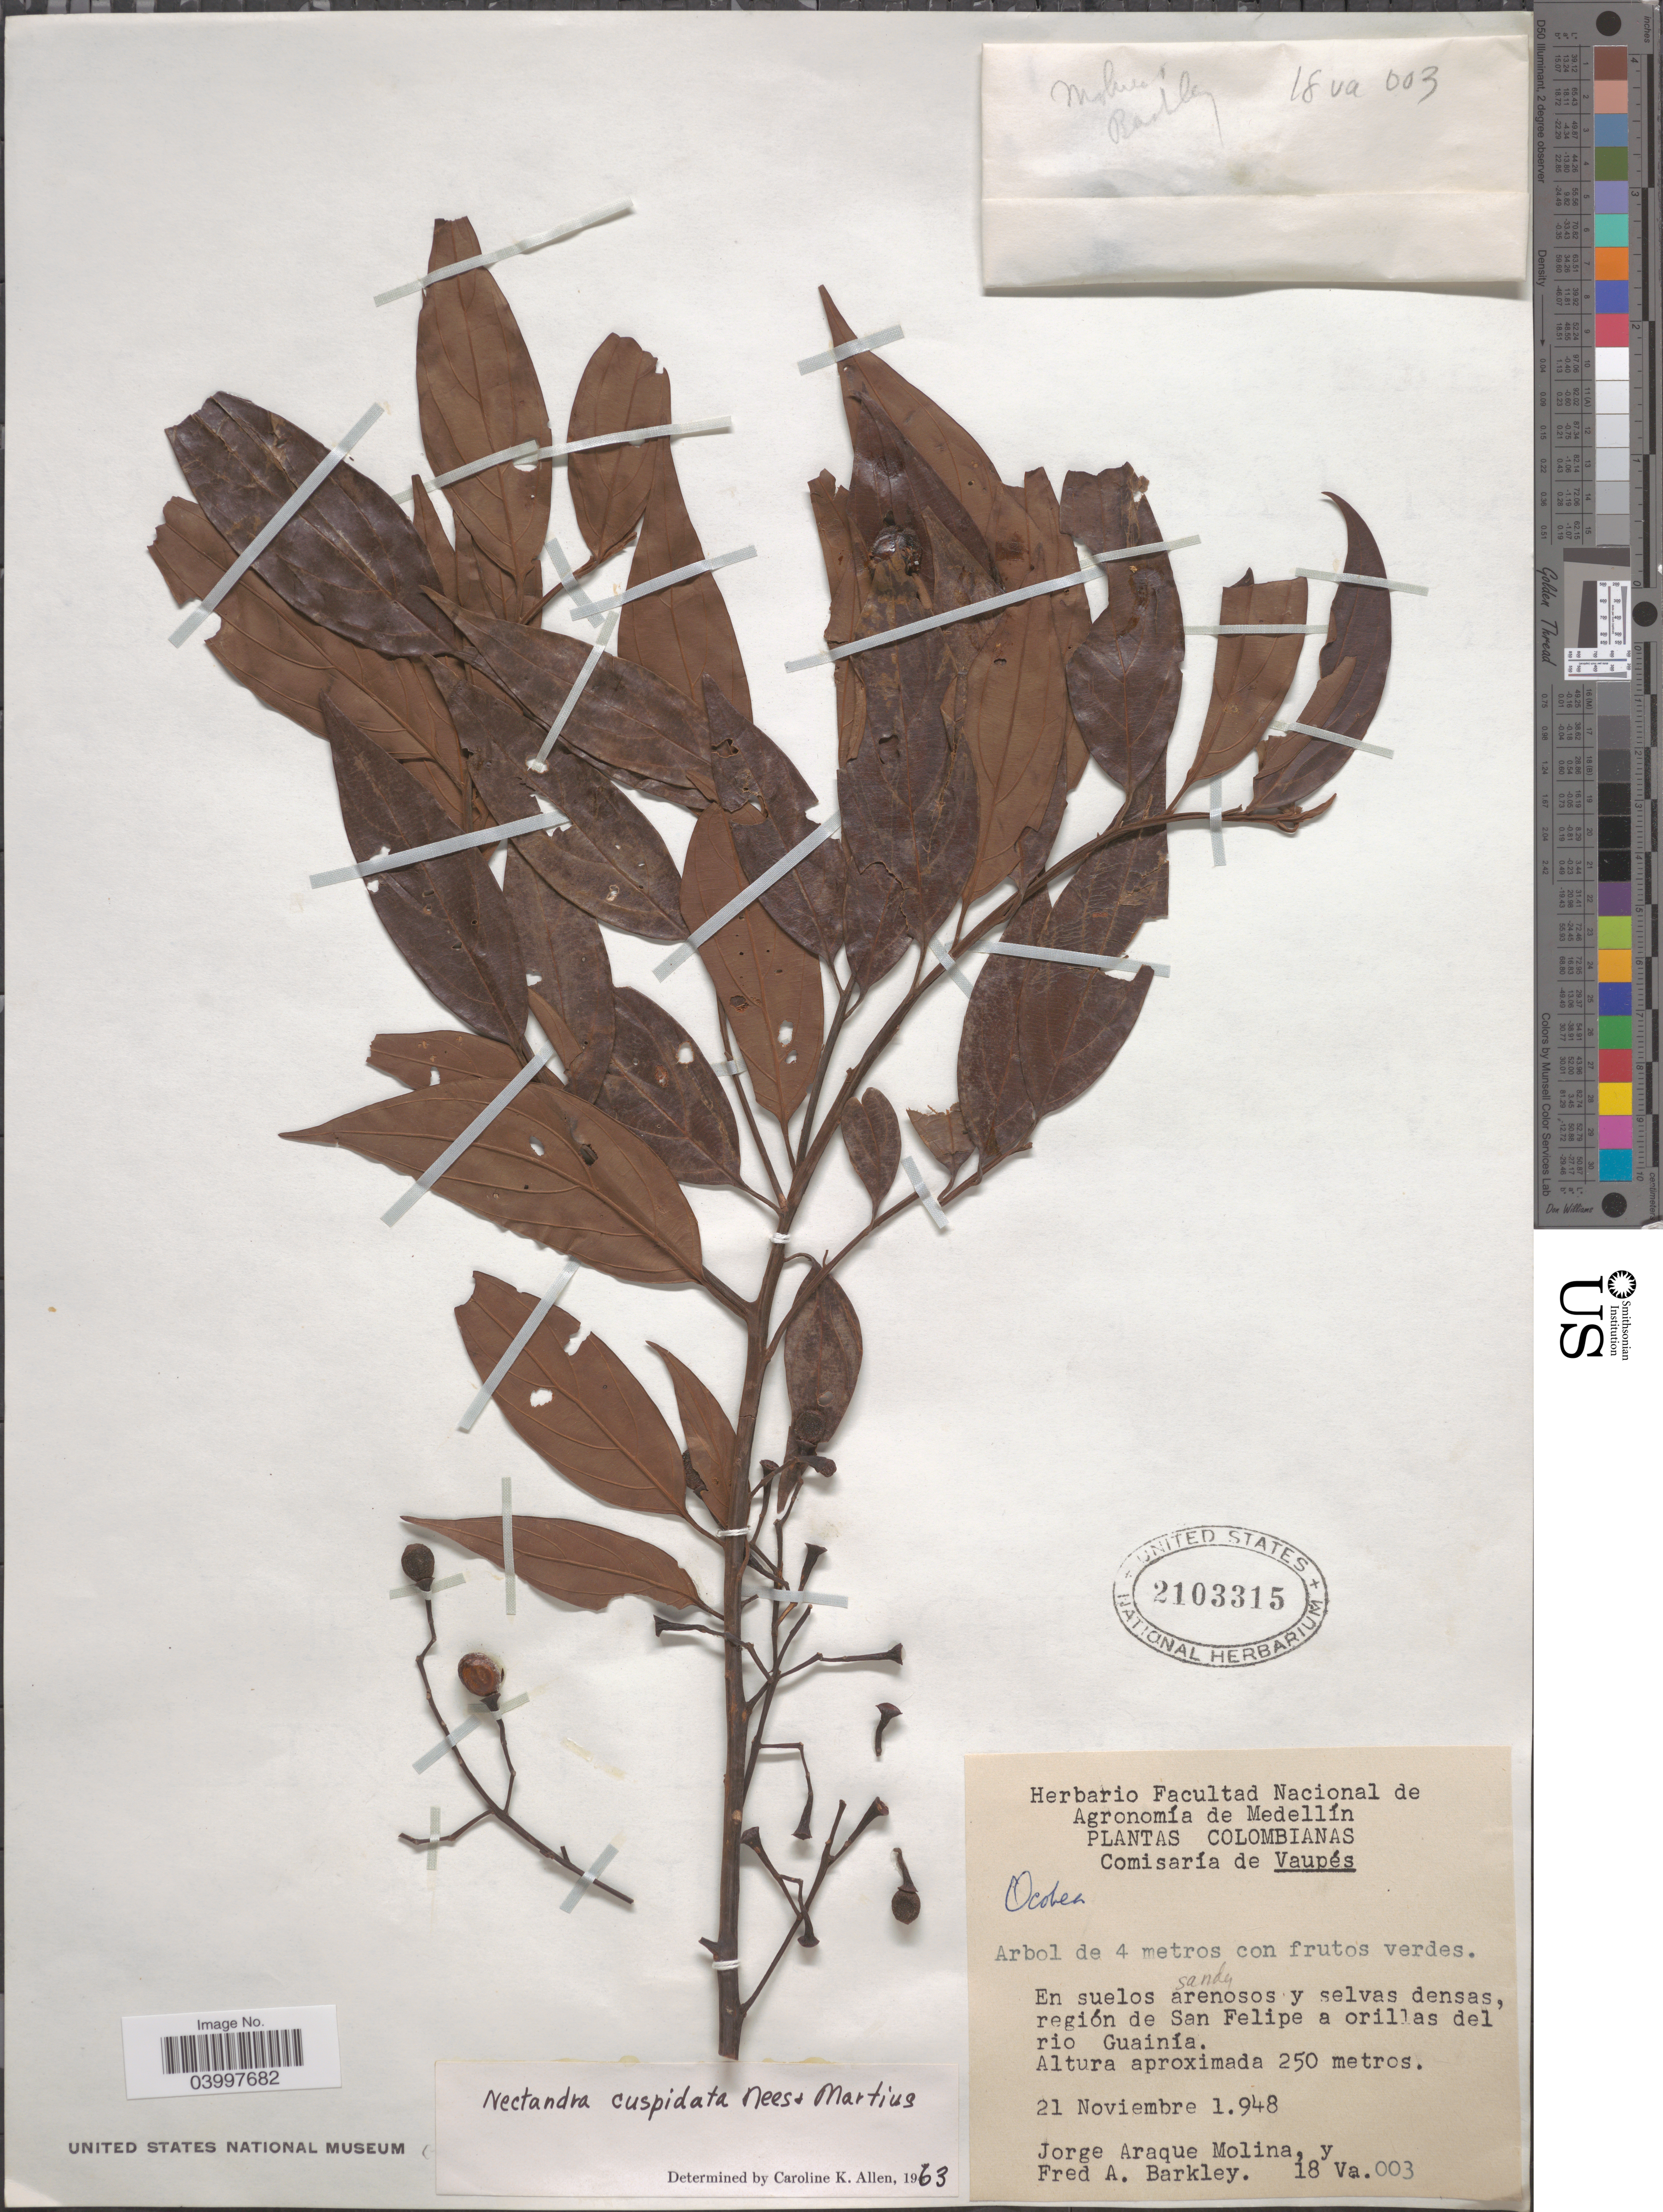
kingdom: Plantae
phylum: Tracheophyta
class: Magnoliopsida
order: Laurales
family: Lauraceae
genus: Nectandra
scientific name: Nectandra cuspidata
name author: Nees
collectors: J. A. Molina & F. A. Barkley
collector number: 18Va.003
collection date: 1948-11-21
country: Colombia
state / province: Vaupés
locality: Comisaría de Vaupés. En suelos arenosos y selvas densas, región de San Felipe a orillas del rio Guainía.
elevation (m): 250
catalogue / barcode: US 2103315